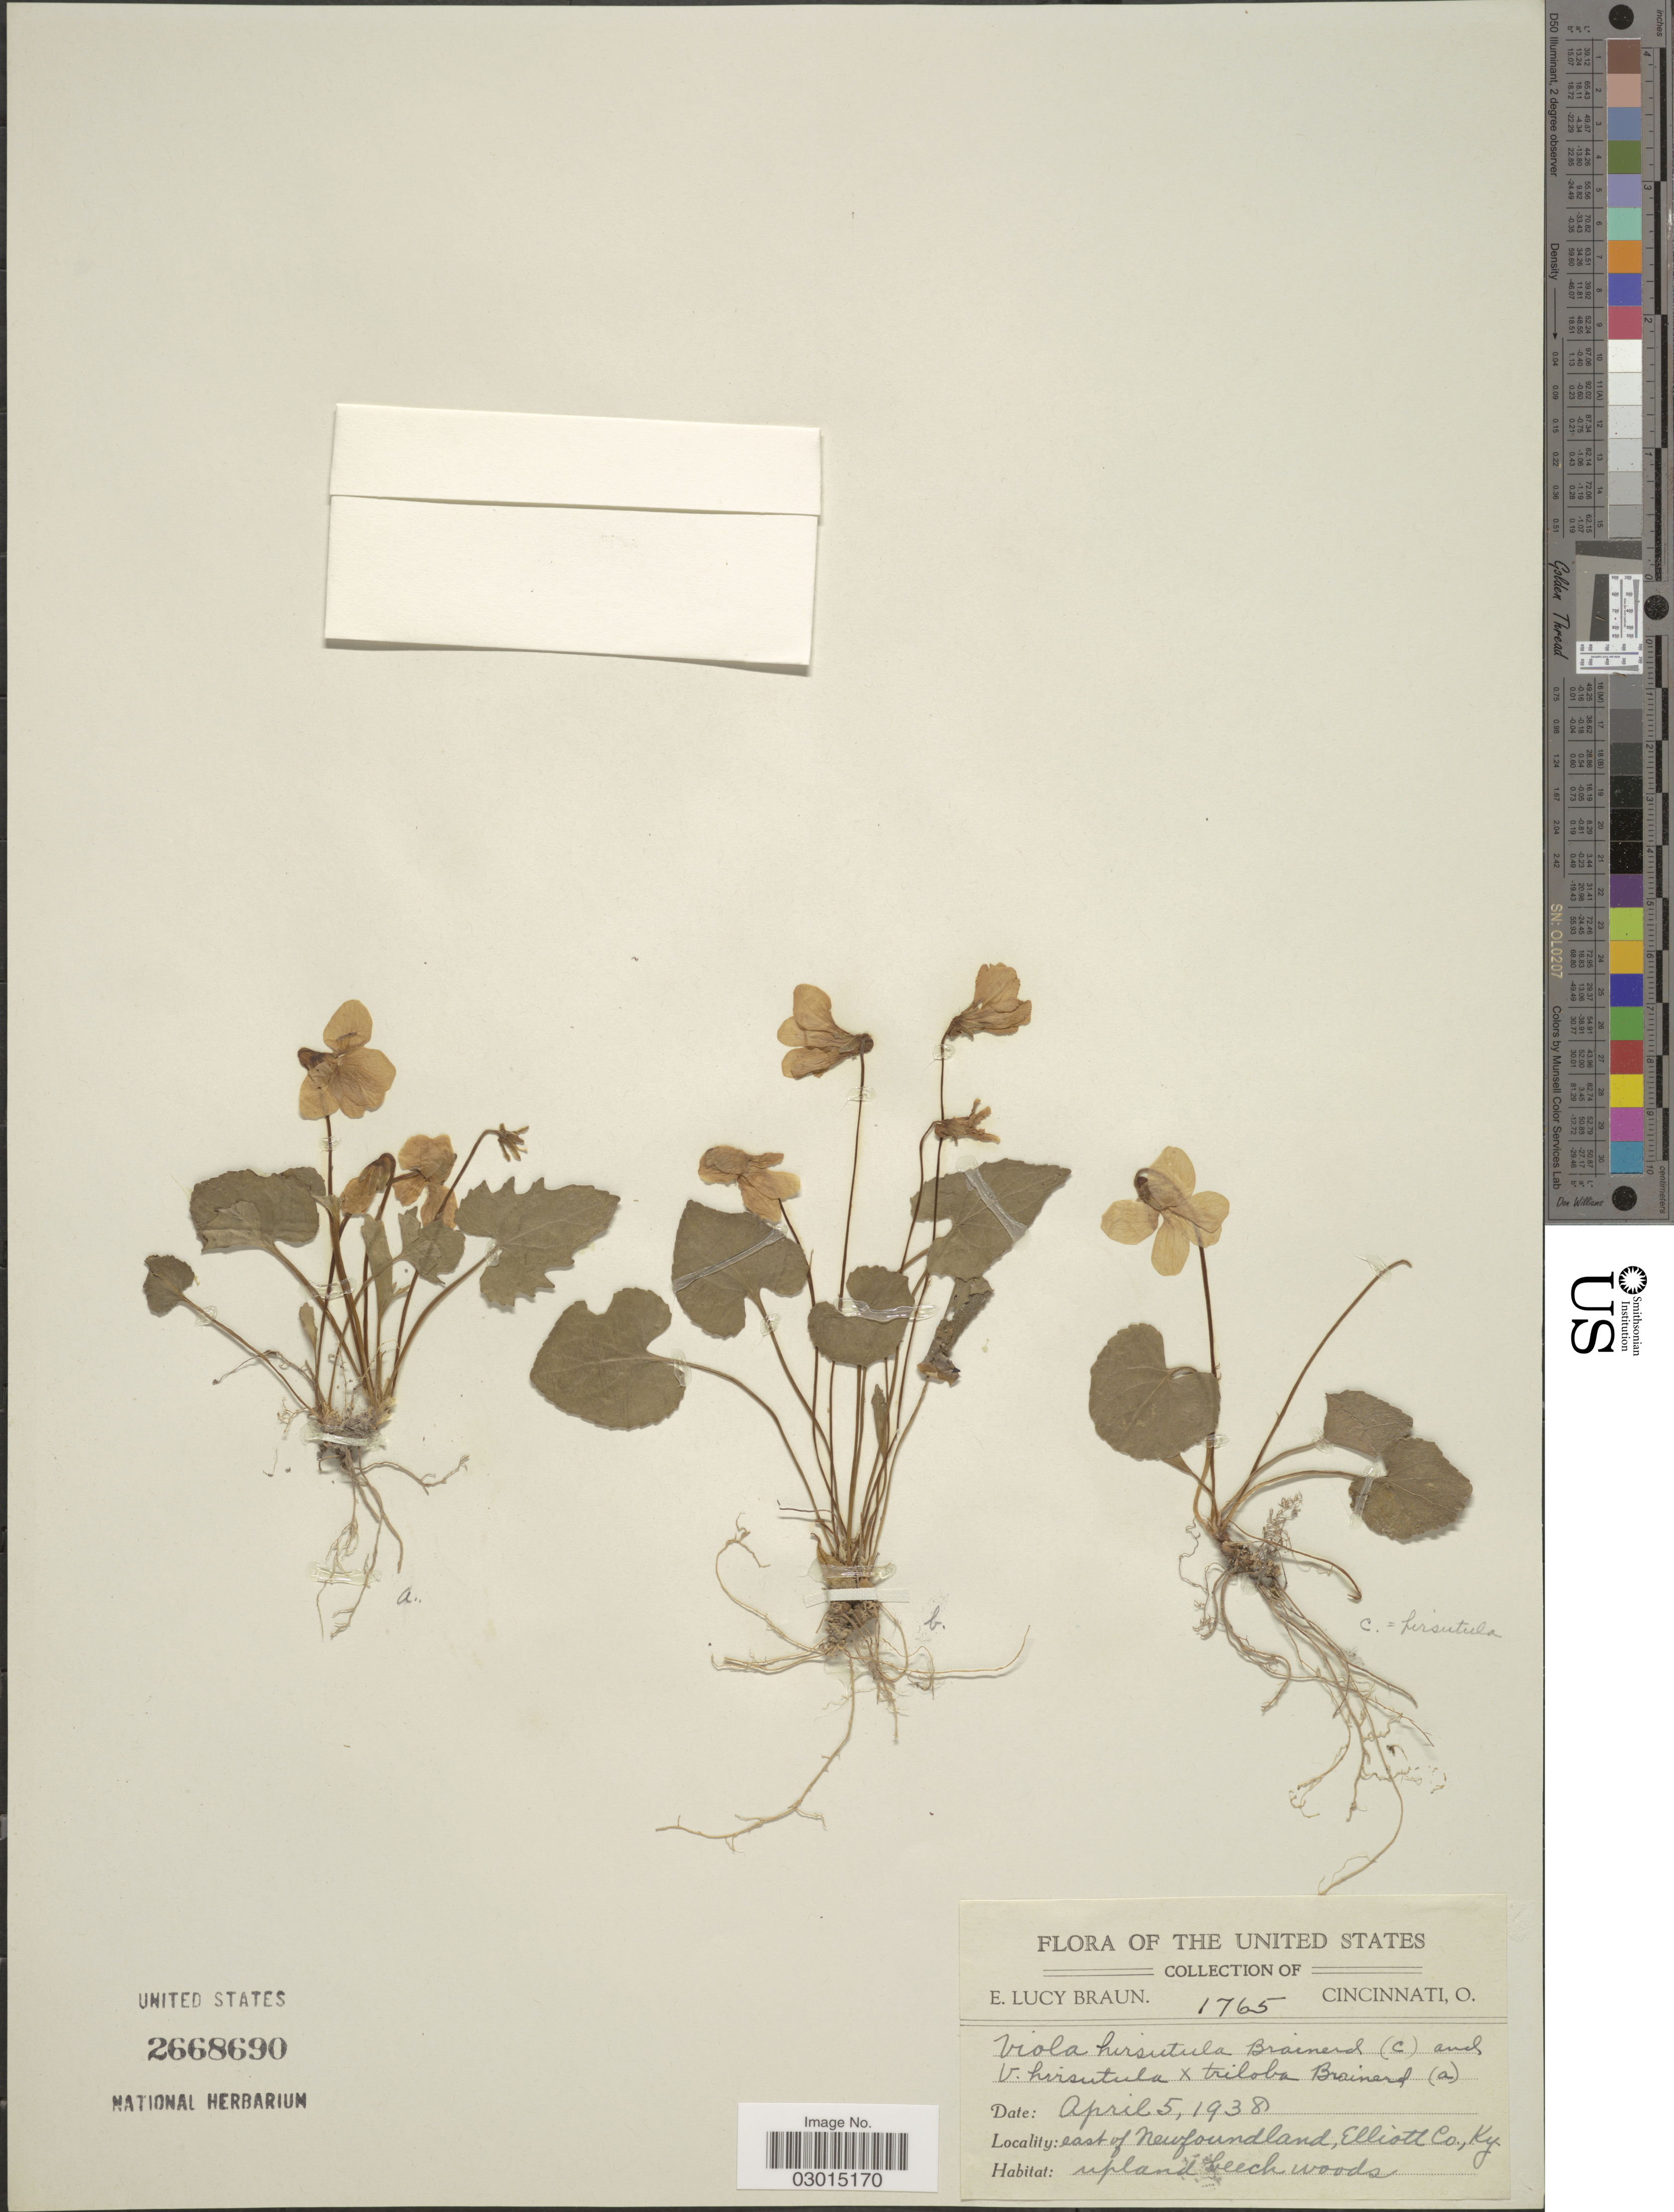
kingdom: Plantae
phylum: Tracheophyta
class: Magnoliopsida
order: Malpighiales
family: Violaceae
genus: Viola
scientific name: Viola hirsutula x V. triloba Schwein.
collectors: E. L. Braun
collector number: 1765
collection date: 1938-04-05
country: United States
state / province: Kentucky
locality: East of Newfoundland, Elliot Co., Ky.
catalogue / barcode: US 2668690